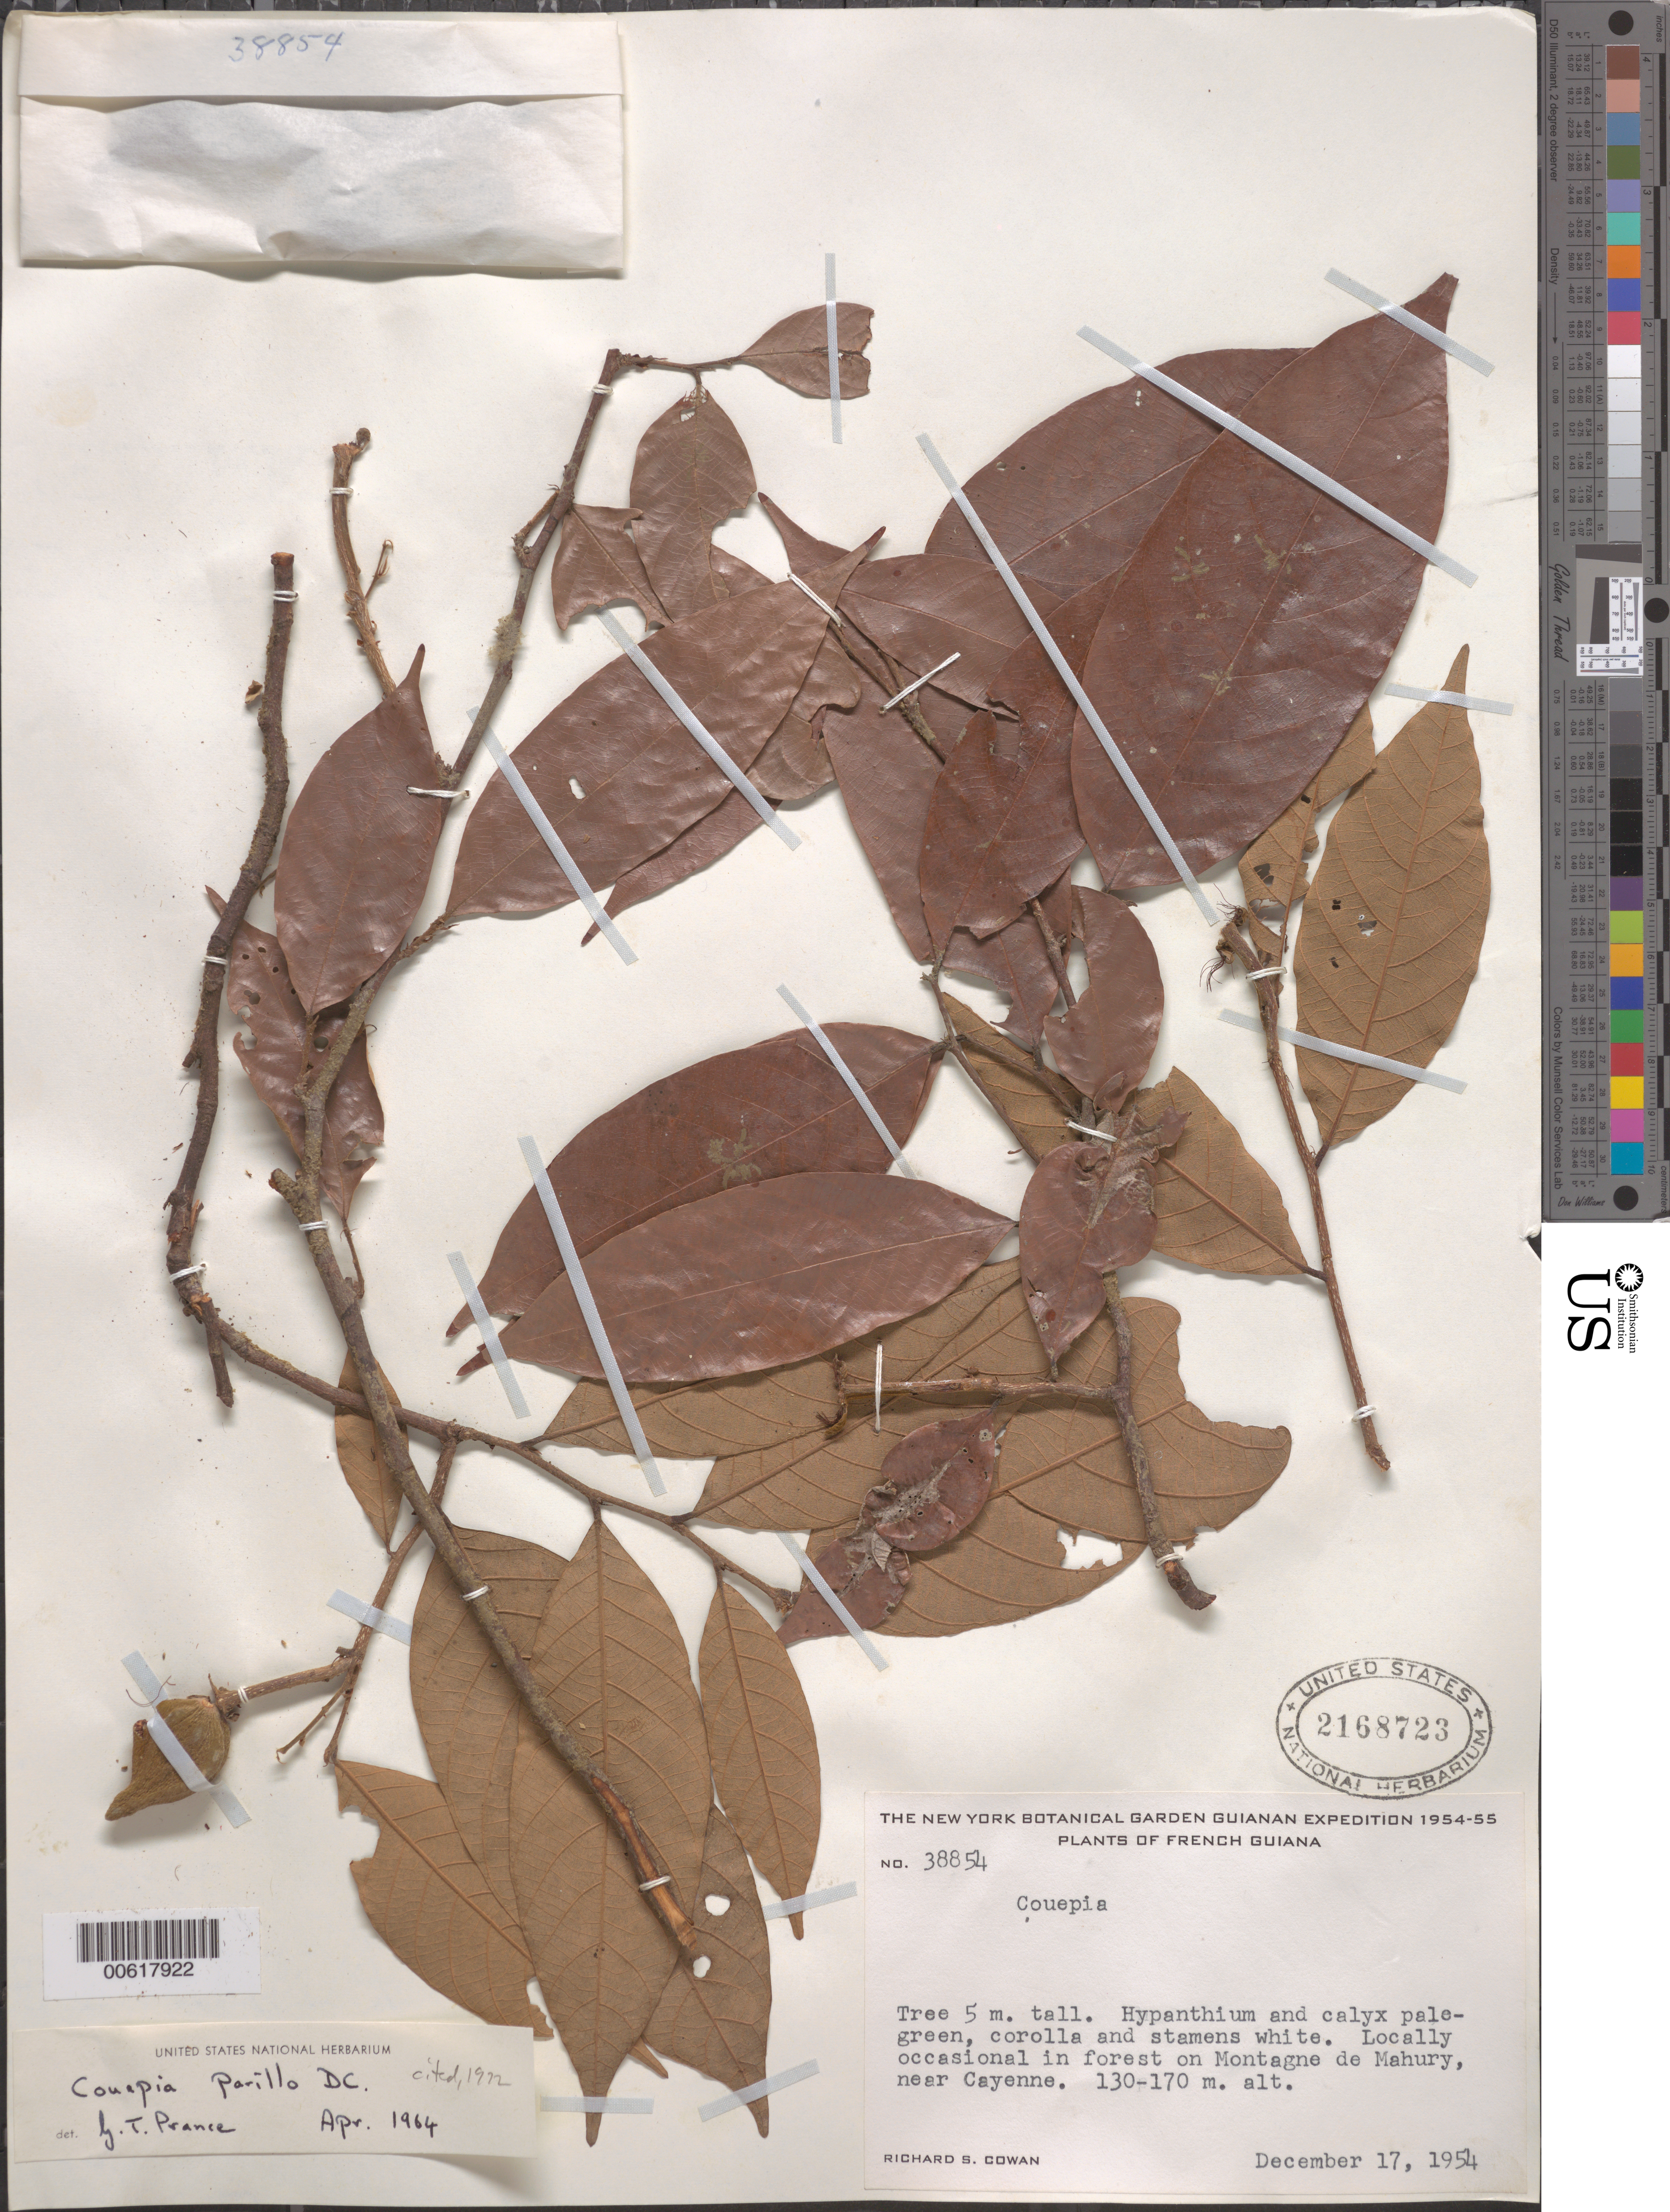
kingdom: Plantae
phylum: Tracheophyta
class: Magnoliopsida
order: Malpighiales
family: Chrysobalanaceae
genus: Gaulettia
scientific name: Gaulettia parillo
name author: (DC.) Sothers & Prance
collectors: R. S. Cowan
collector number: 38854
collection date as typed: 17-Dec-54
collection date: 1954-12-17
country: French Guiana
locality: Montagne de Mahury, Ile de Cayenne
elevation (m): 130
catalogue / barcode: US 2168723